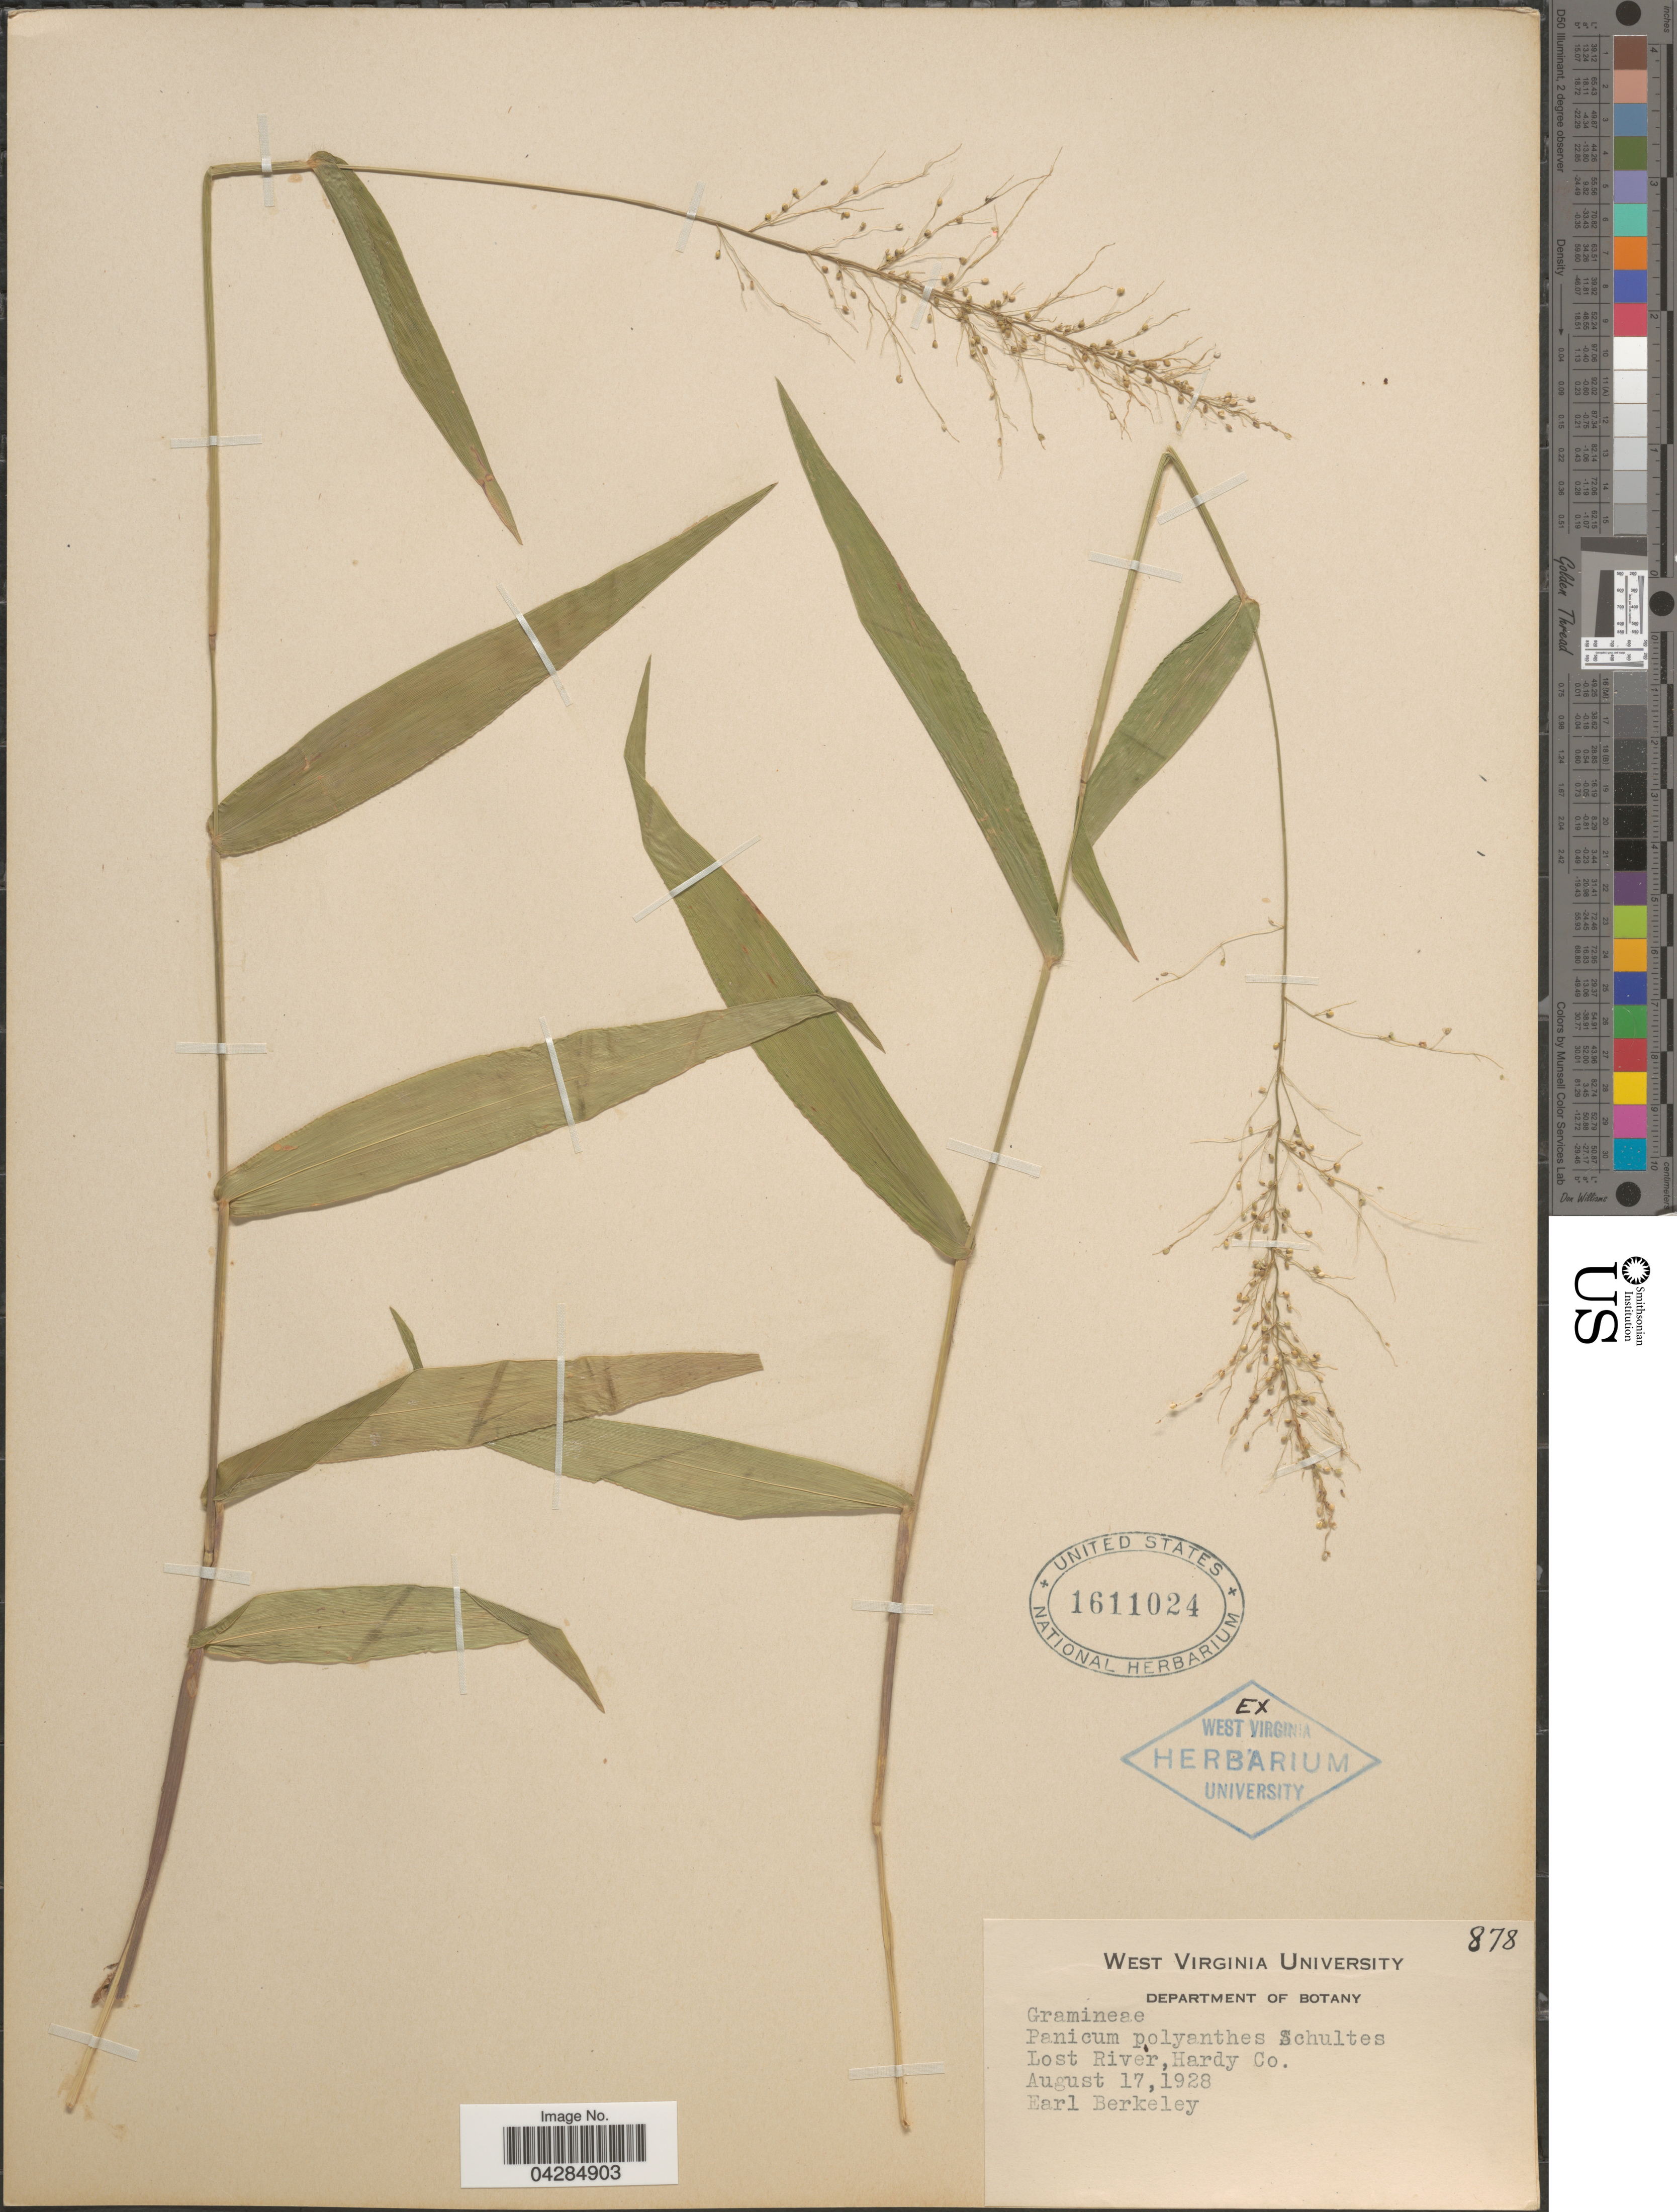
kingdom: Plantae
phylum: Tracheophyta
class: Liliopsida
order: Poales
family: Poaceae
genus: Dichanthelium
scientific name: Dichanthelium polyanthes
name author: (Schult.) Mohlenbr.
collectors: E. Berkeley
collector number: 878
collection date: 1928-05-17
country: United States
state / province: West Virginia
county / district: Hardy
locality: Lost River, Hardy Co.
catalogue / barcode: US 1611024